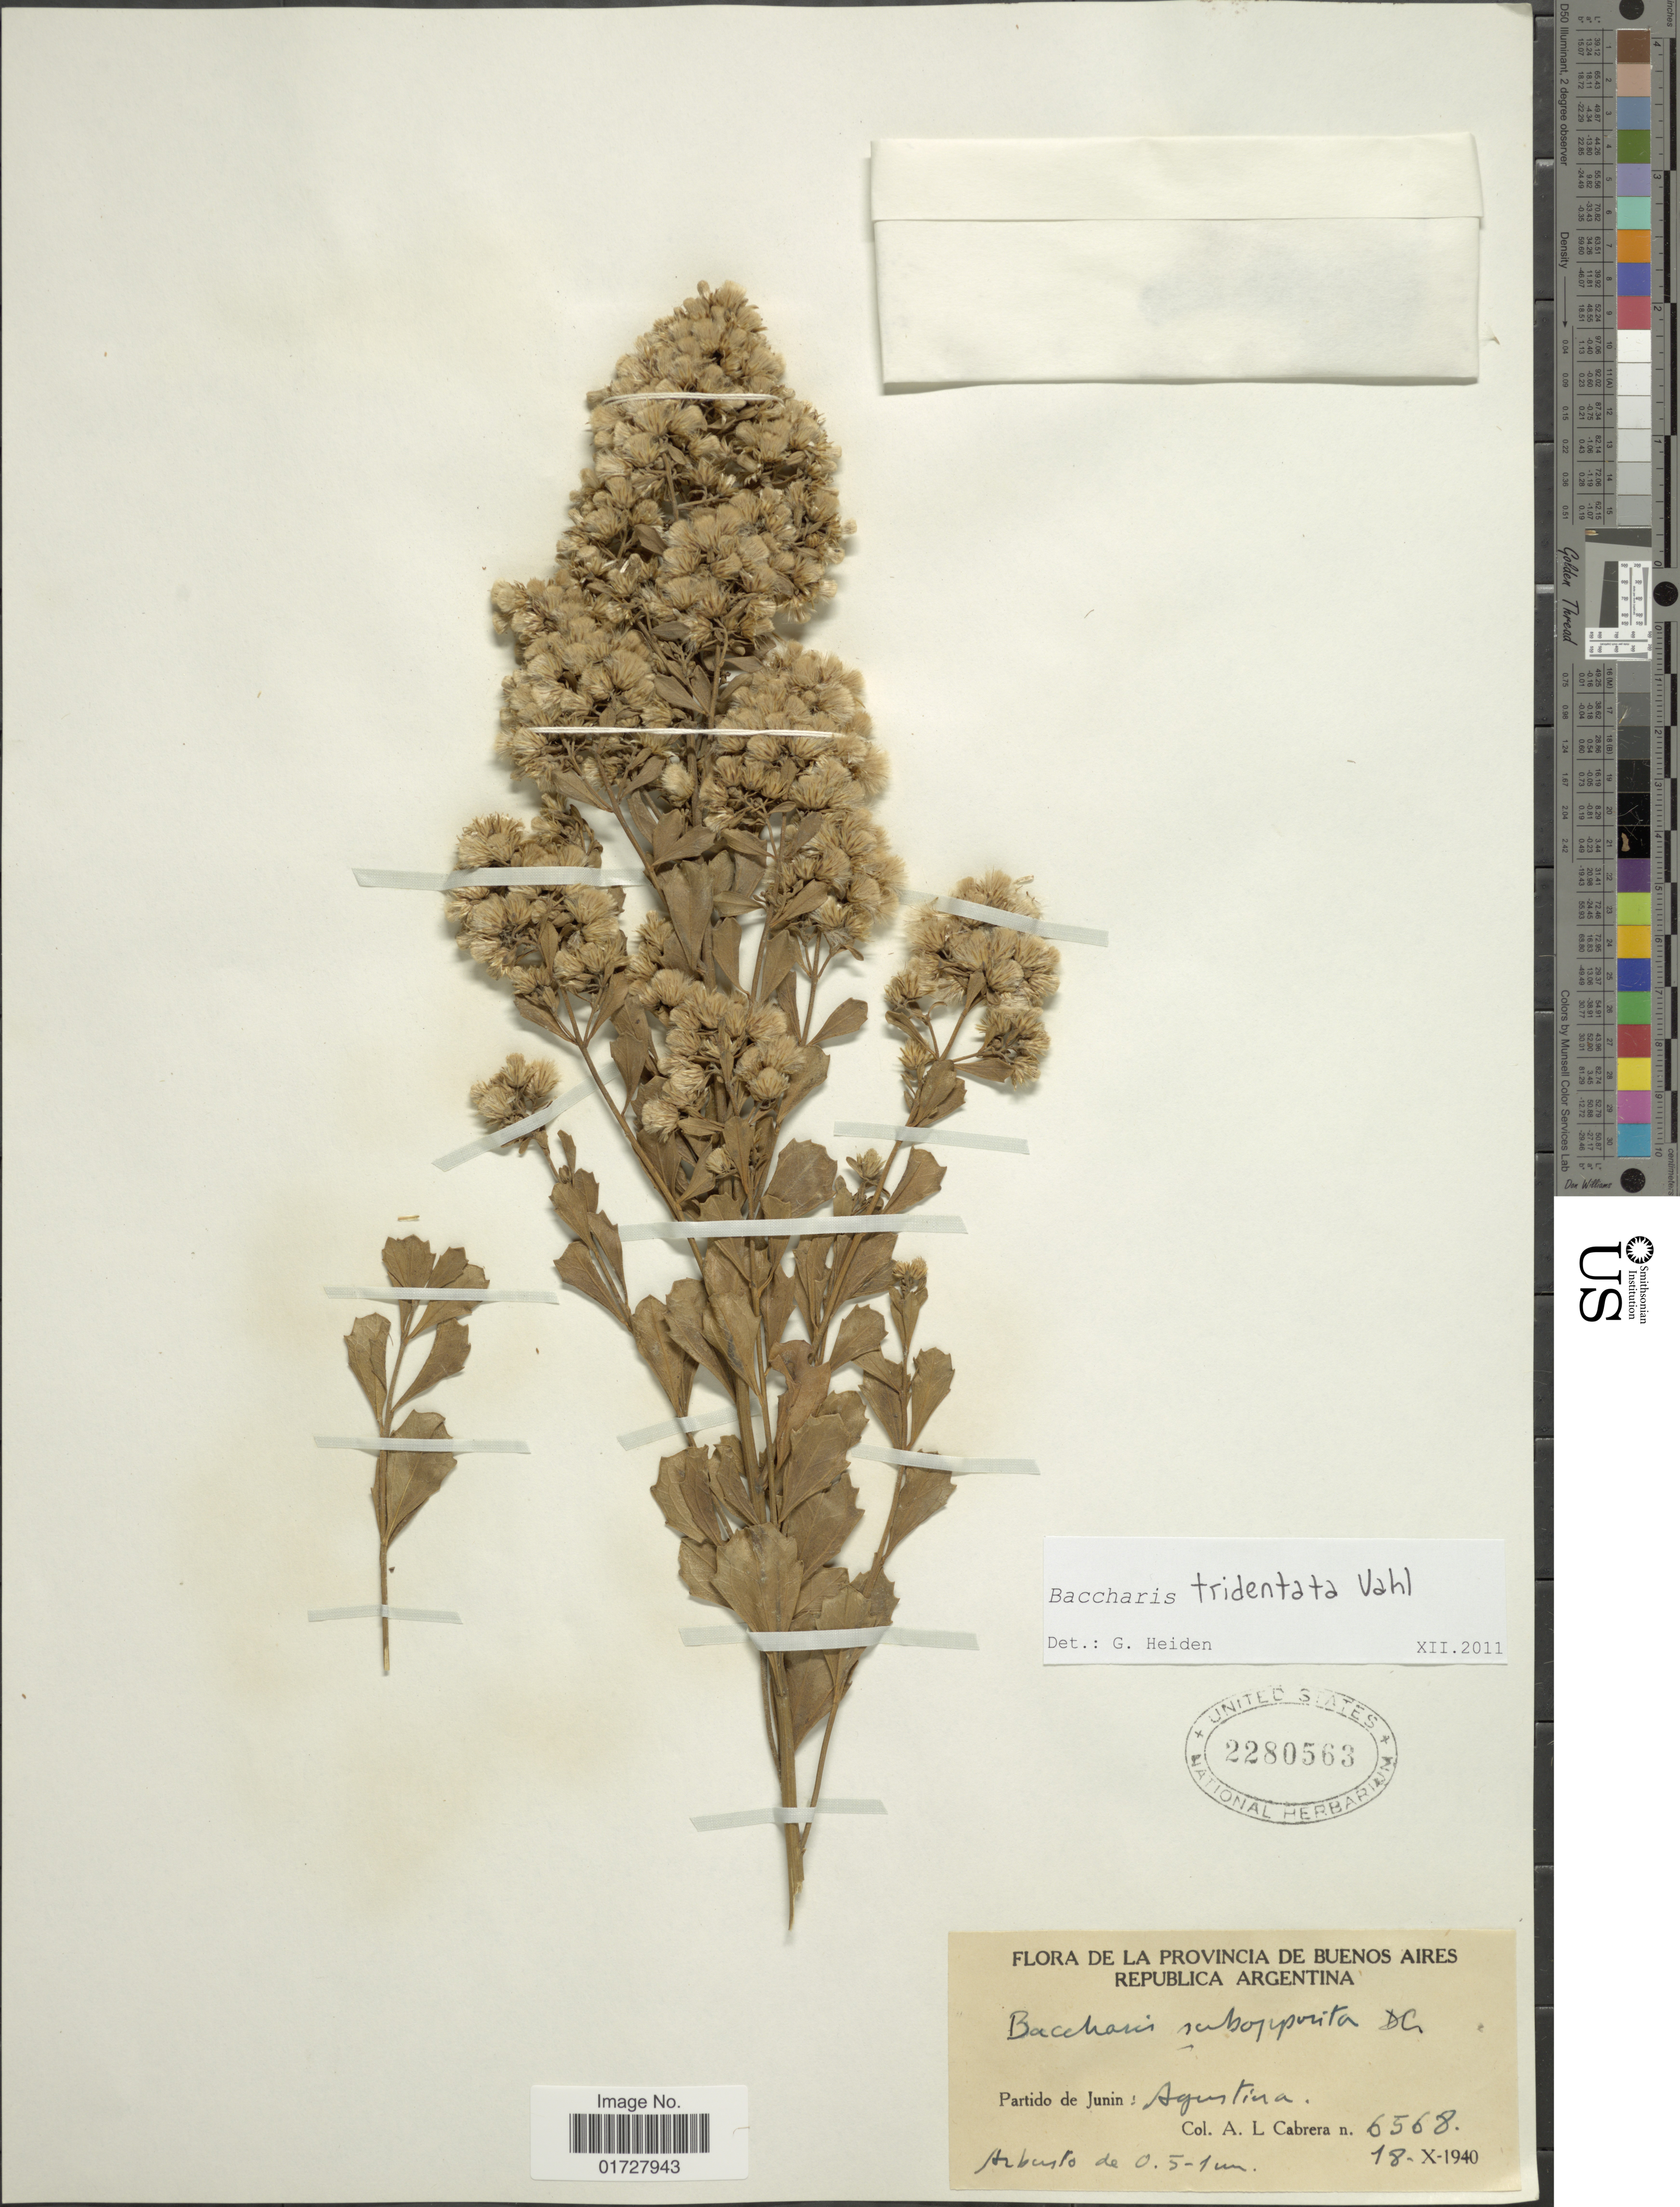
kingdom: Plantae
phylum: Tracheophyta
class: Magnoliopsida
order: Asterales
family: Asteraceae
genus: Baccharis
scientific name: Baccharis tridentata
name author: Vahl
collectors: A. L. Cabrera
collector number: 6568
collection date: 1940-10-18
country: Argentina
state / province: Buenos Aires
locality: Republica Argentina, Partido de Junin, Agustina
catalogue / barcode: US 2280563